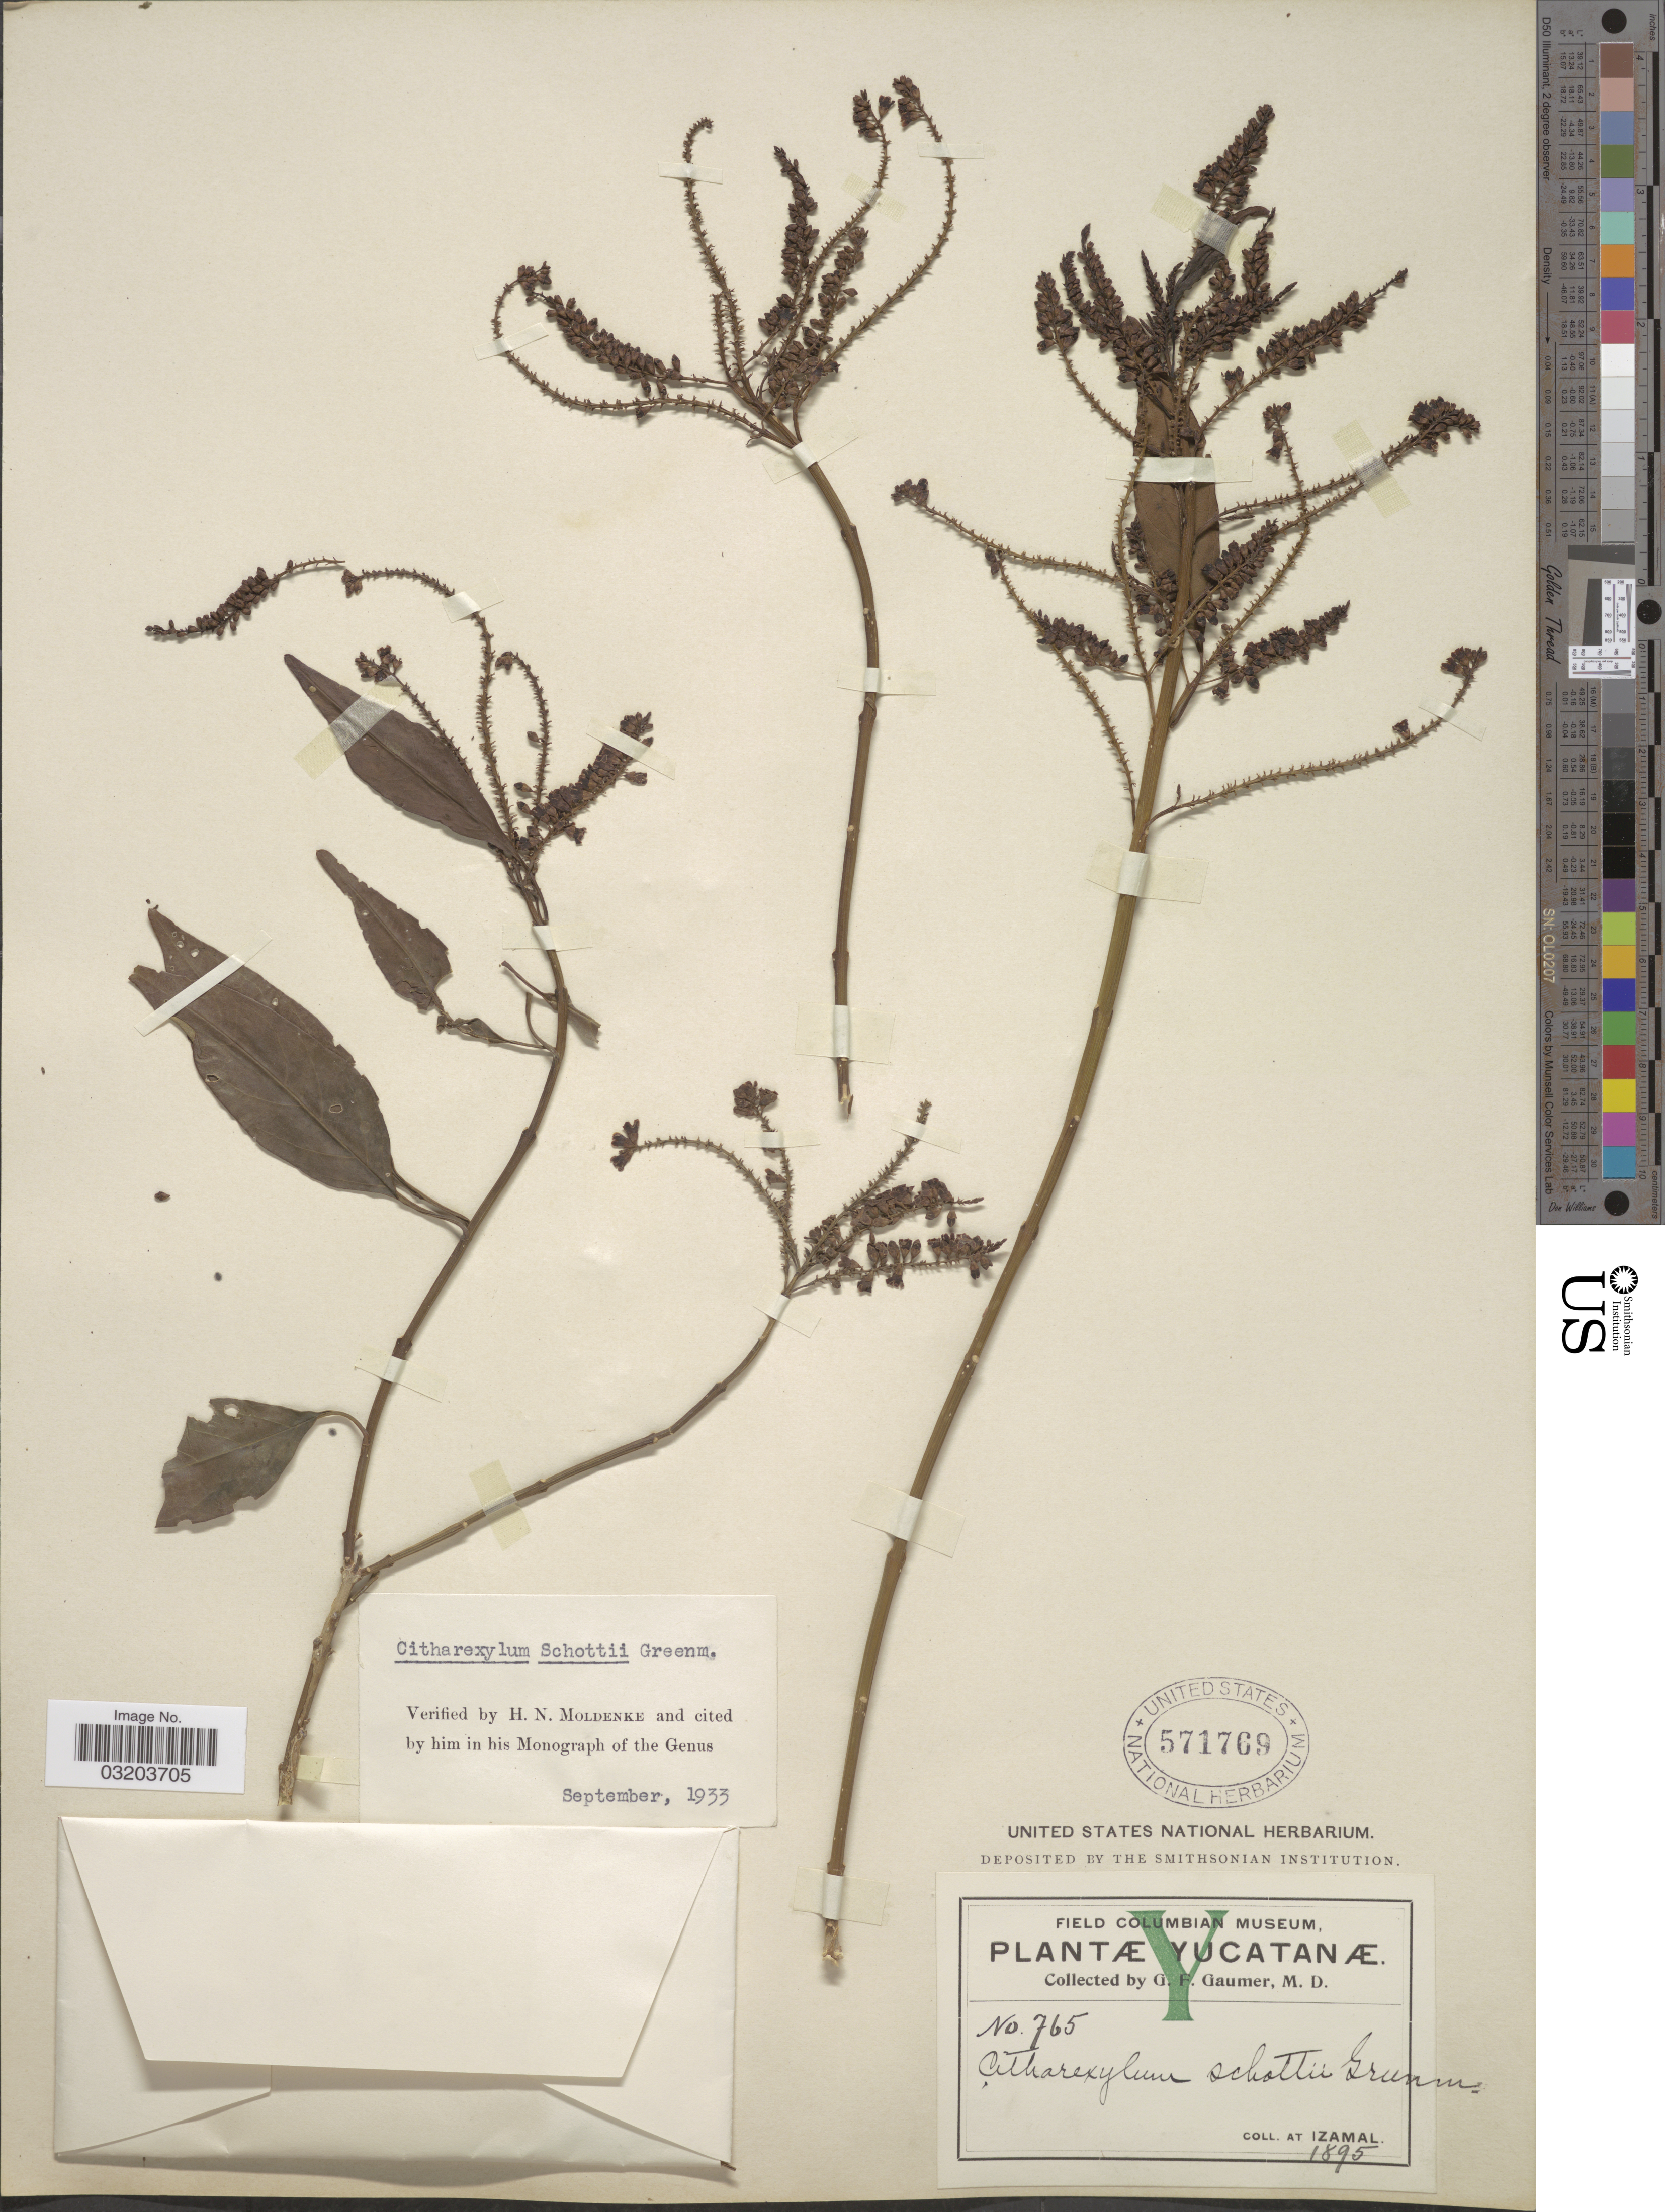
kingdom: Plantae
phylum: Tracheophyta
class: Magnoliopsida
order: Lamiales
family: Verbenaceae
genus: Citharexylum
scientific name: Citharexylum schottii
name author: Greenm.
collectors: G. F. Gaumer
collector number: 765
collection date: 1895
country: Mexico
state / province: Yucatán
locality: Izamal.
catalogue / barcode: US 571769